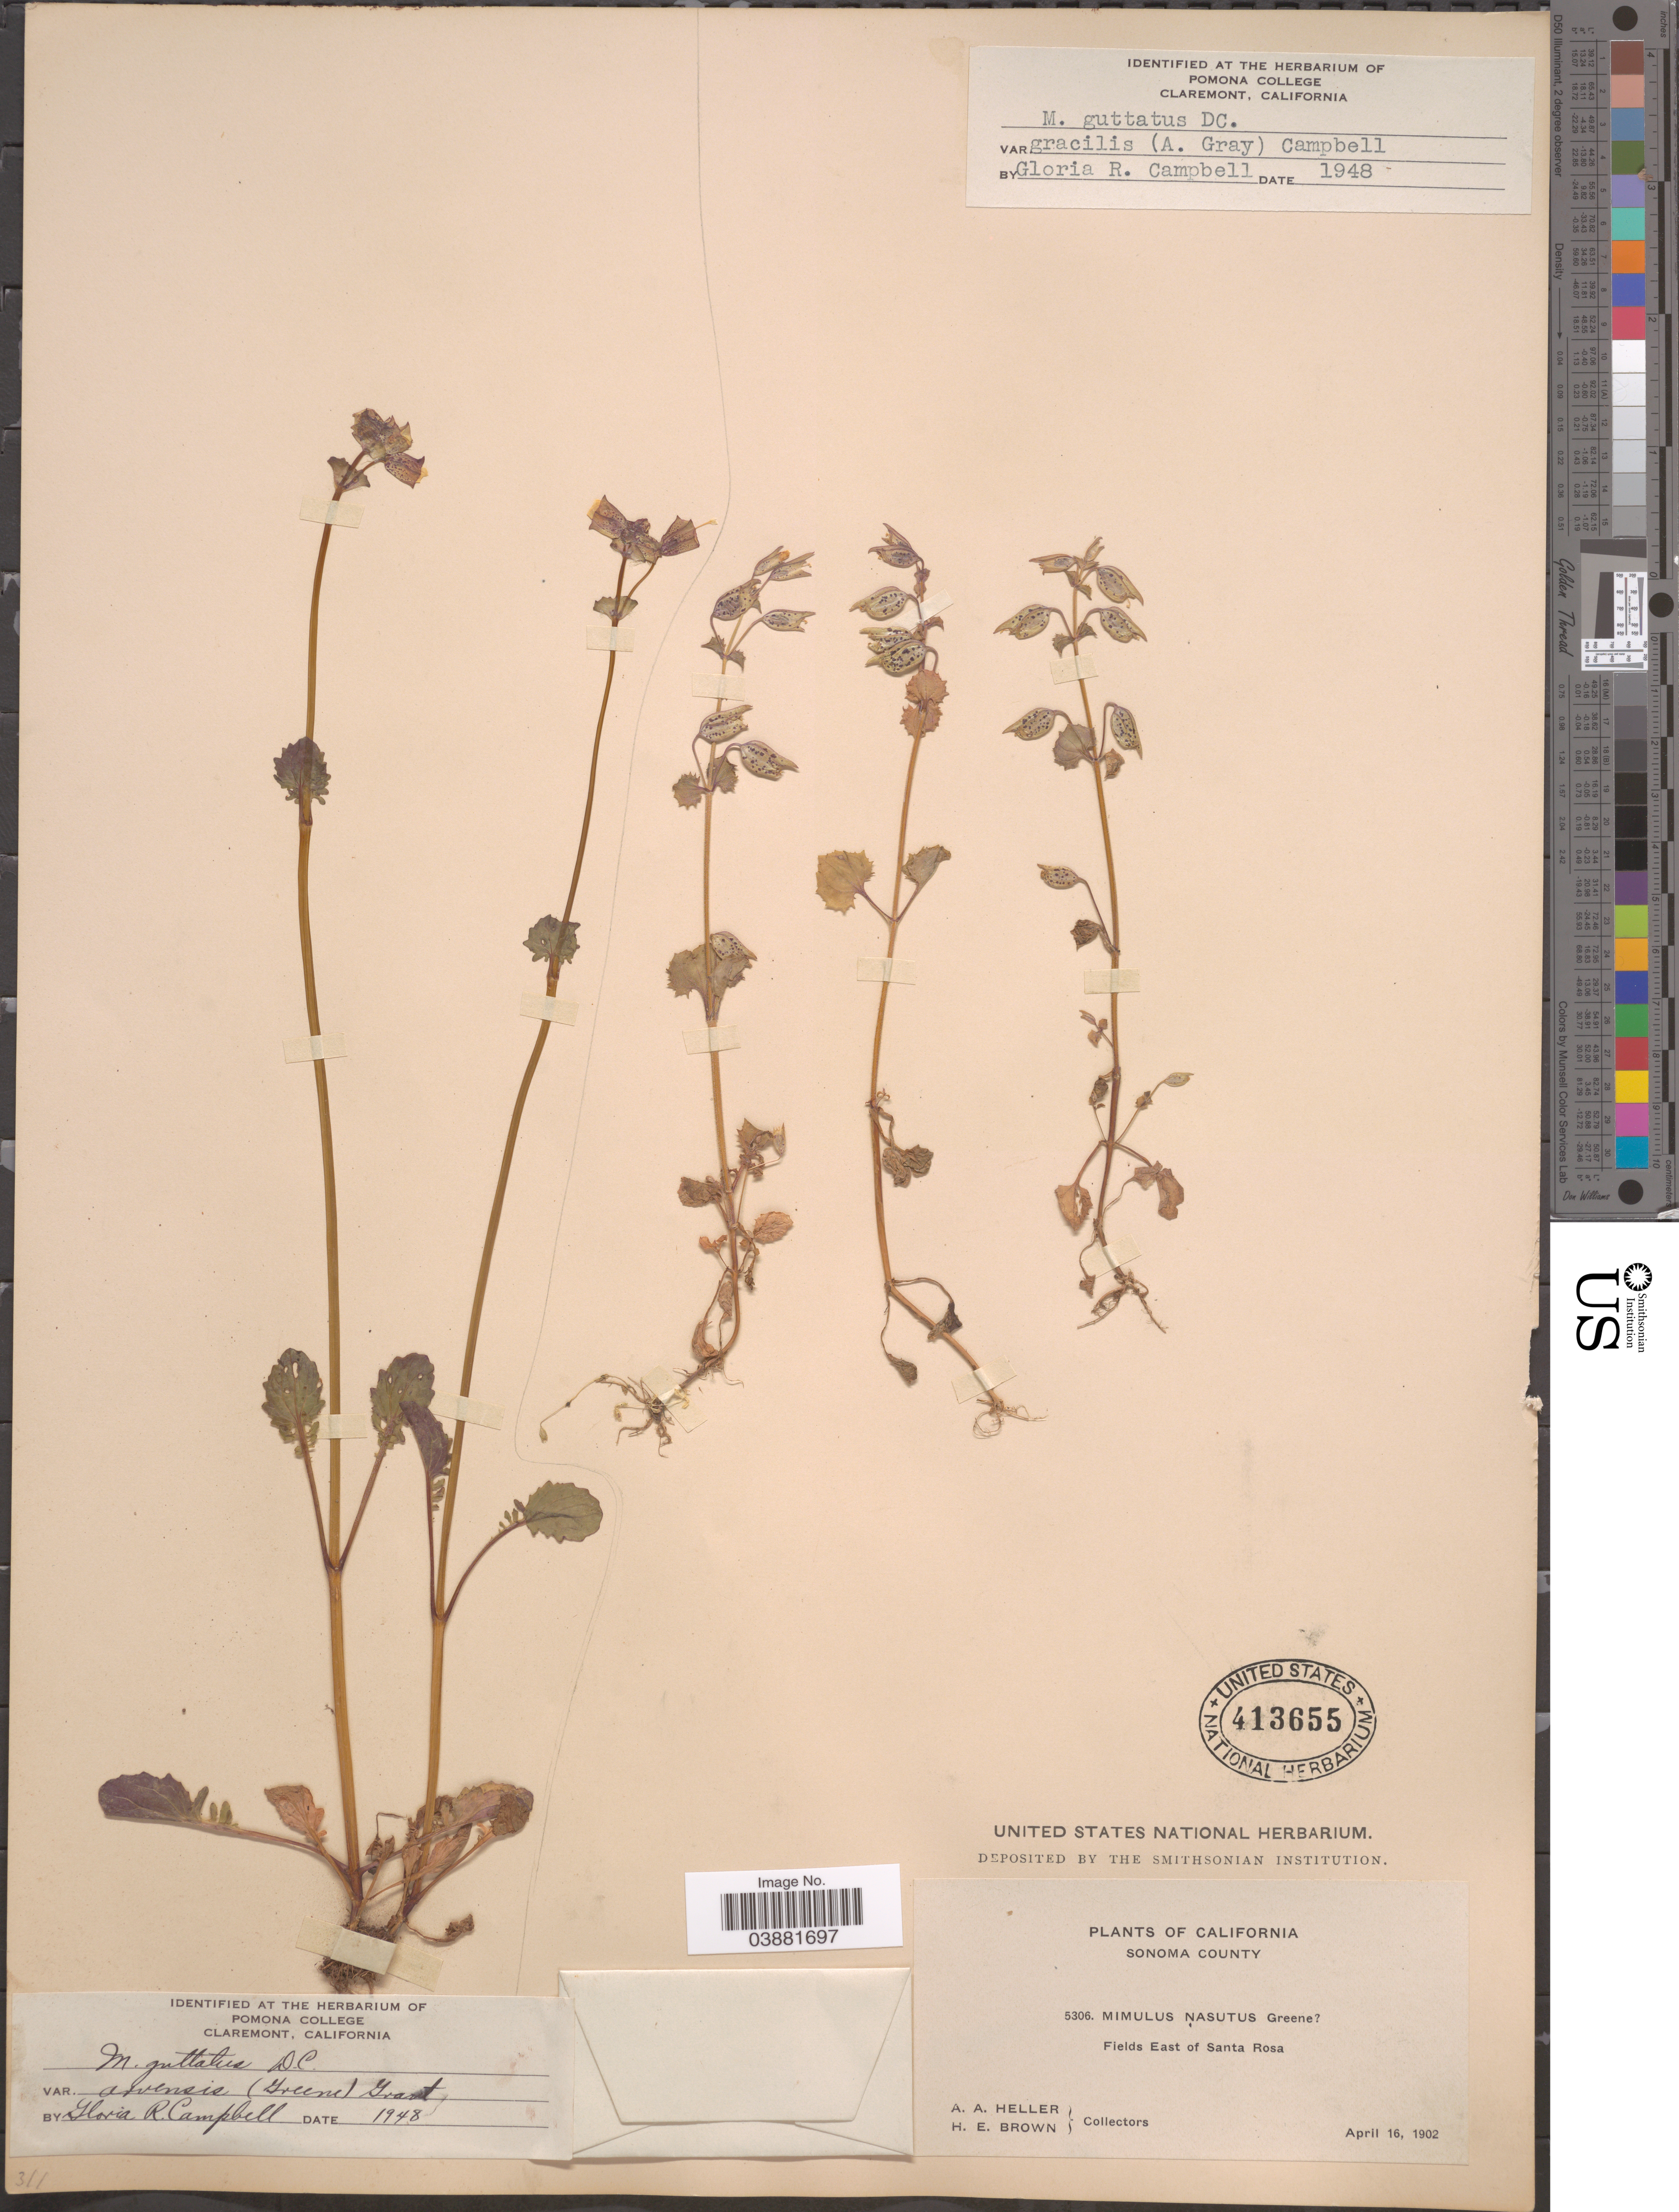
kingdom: Plantae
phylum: Tracheophyta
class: Magnoliopsida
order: Lamiales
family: Phrymaceae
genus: Mimulus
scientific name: Mimulus guttatus var. arvensis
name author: (Greene) A.L. Grant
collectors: A. A. Heller & H. E. Brown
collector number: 5306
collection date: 1902-04-16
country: United States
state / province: California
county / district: Sonoma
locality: Sonoma County. Fields East of Santa Rosa.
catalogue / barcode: US 413655